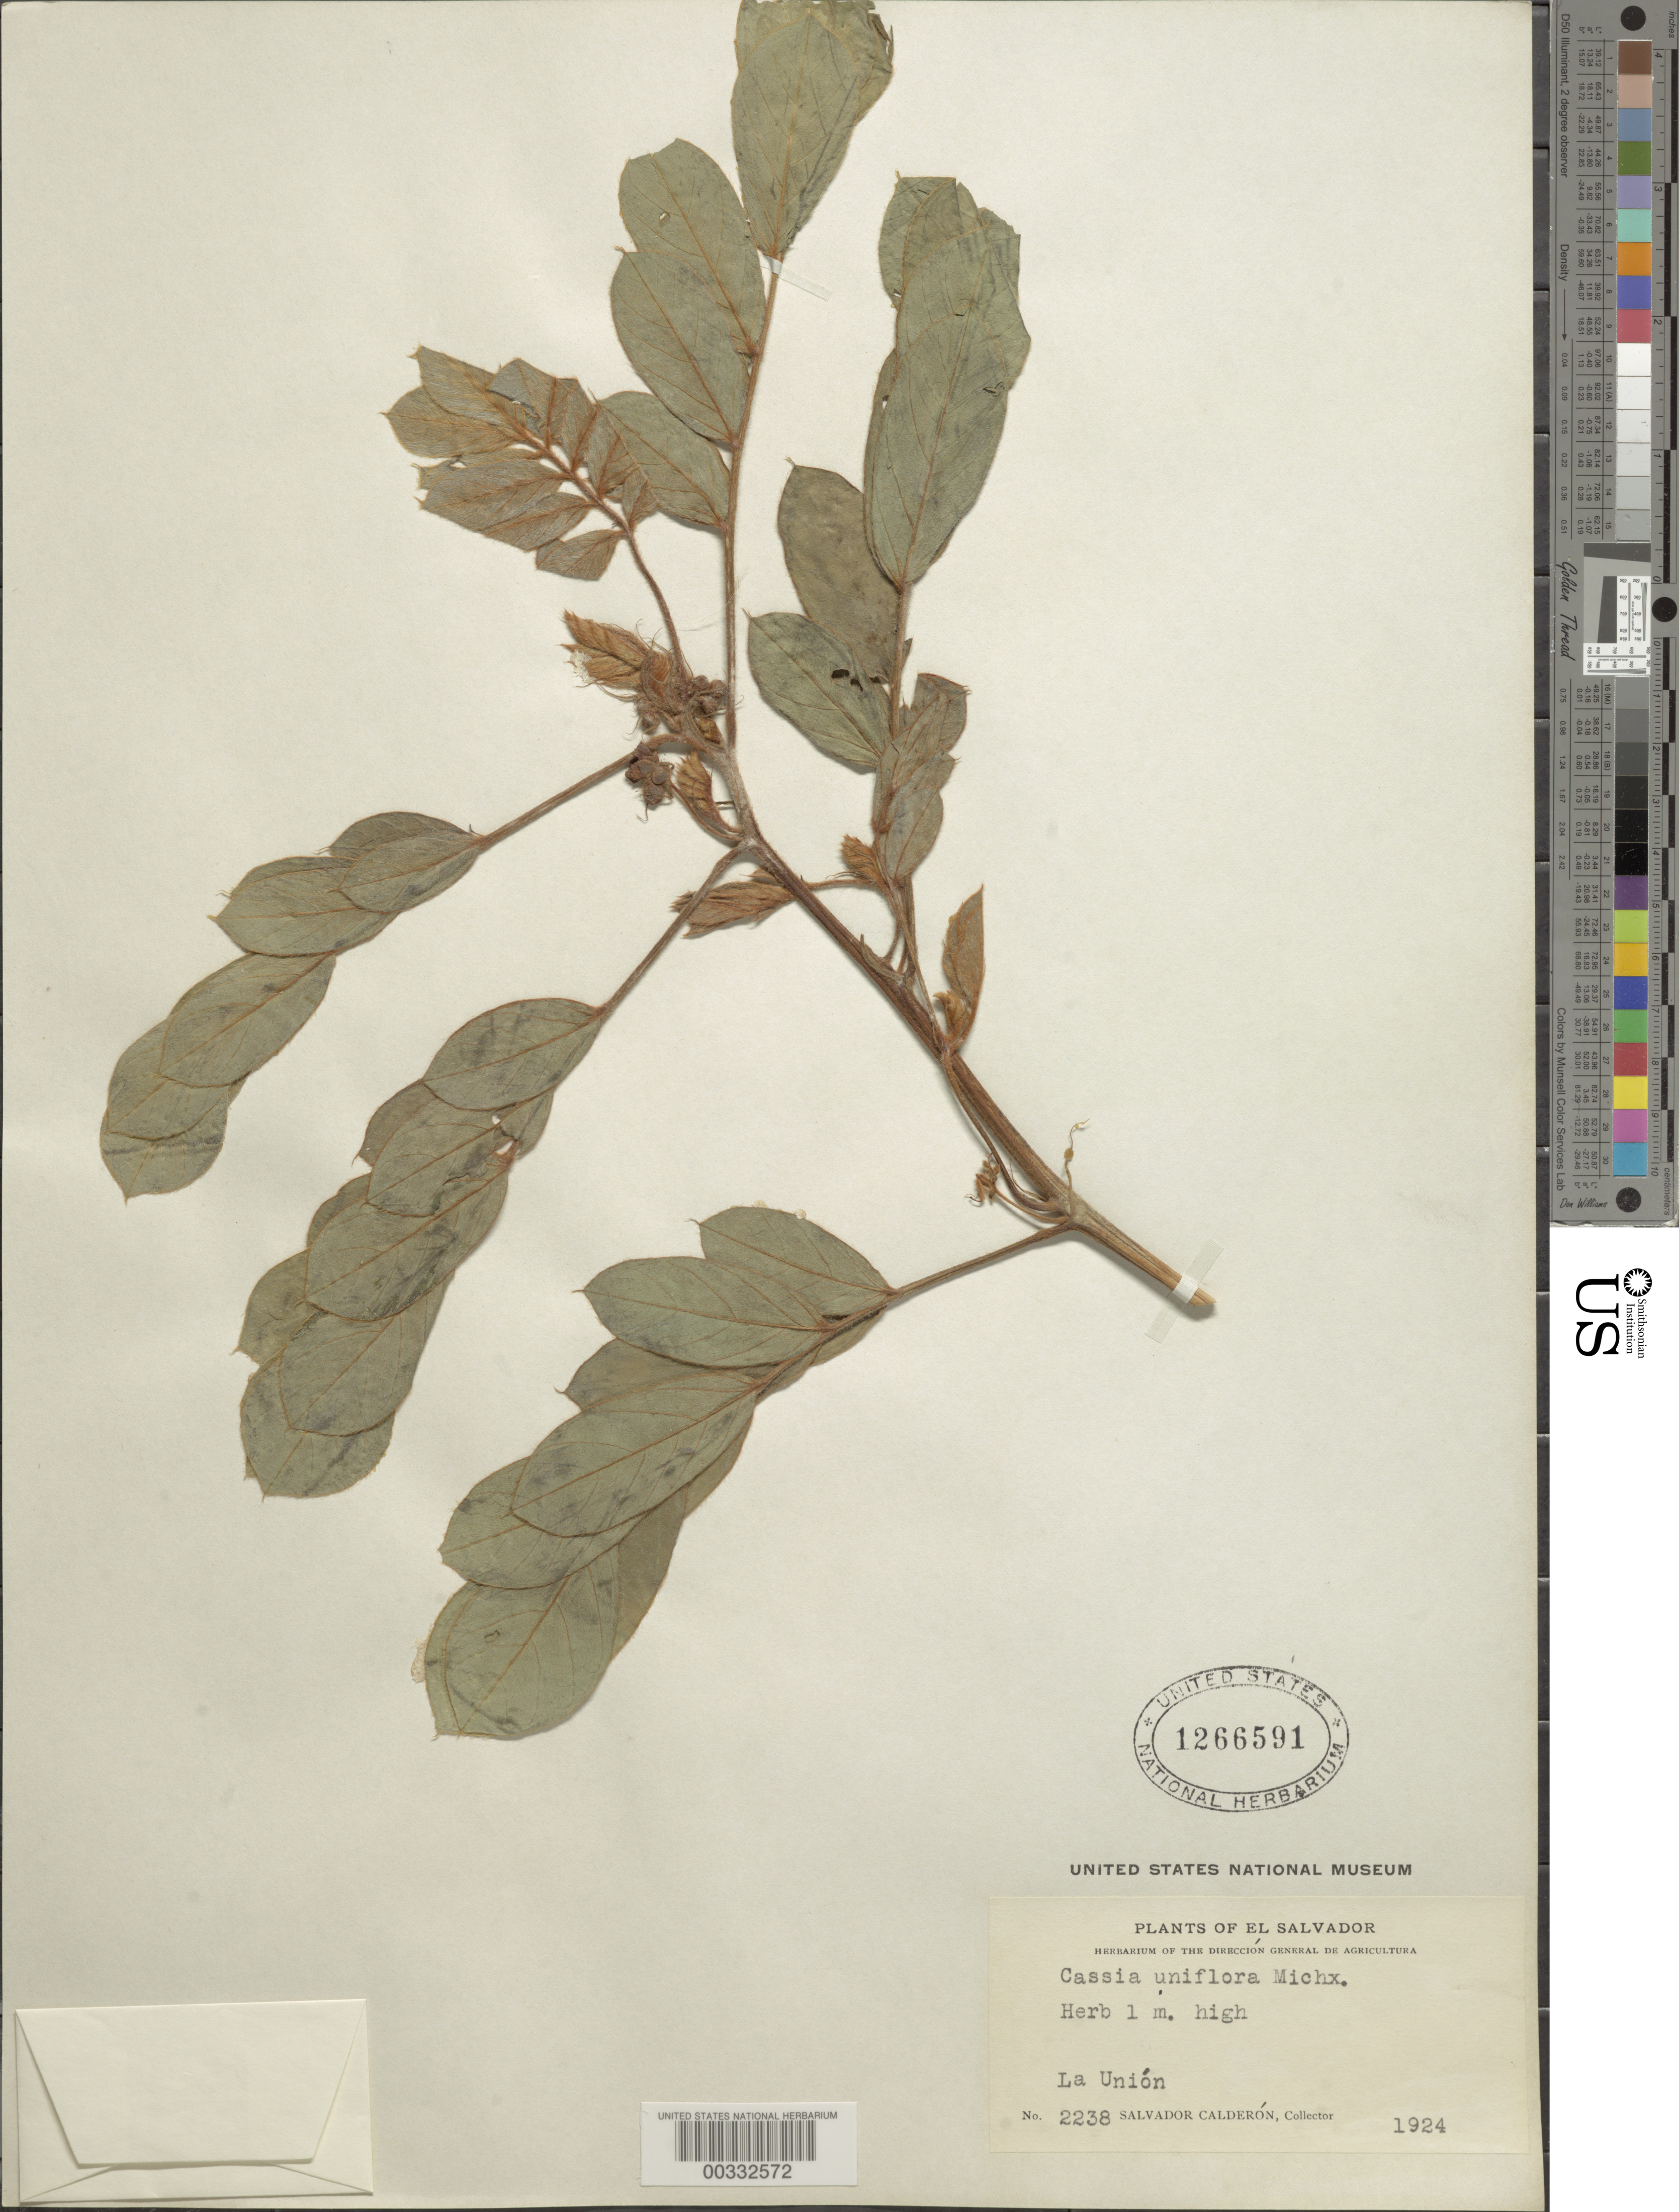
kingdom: Plantae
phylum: Tracheophyta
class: Magnoliopsida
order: Fabales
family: Fabaceae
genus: Senna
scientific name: Senna uniflora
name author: (Mill.) H.S. Irwin & Barneby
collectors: S. Calderón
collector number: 2238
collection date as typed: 1924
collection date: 1924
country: El Salvador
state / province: La Unión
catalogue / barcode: US 1266591